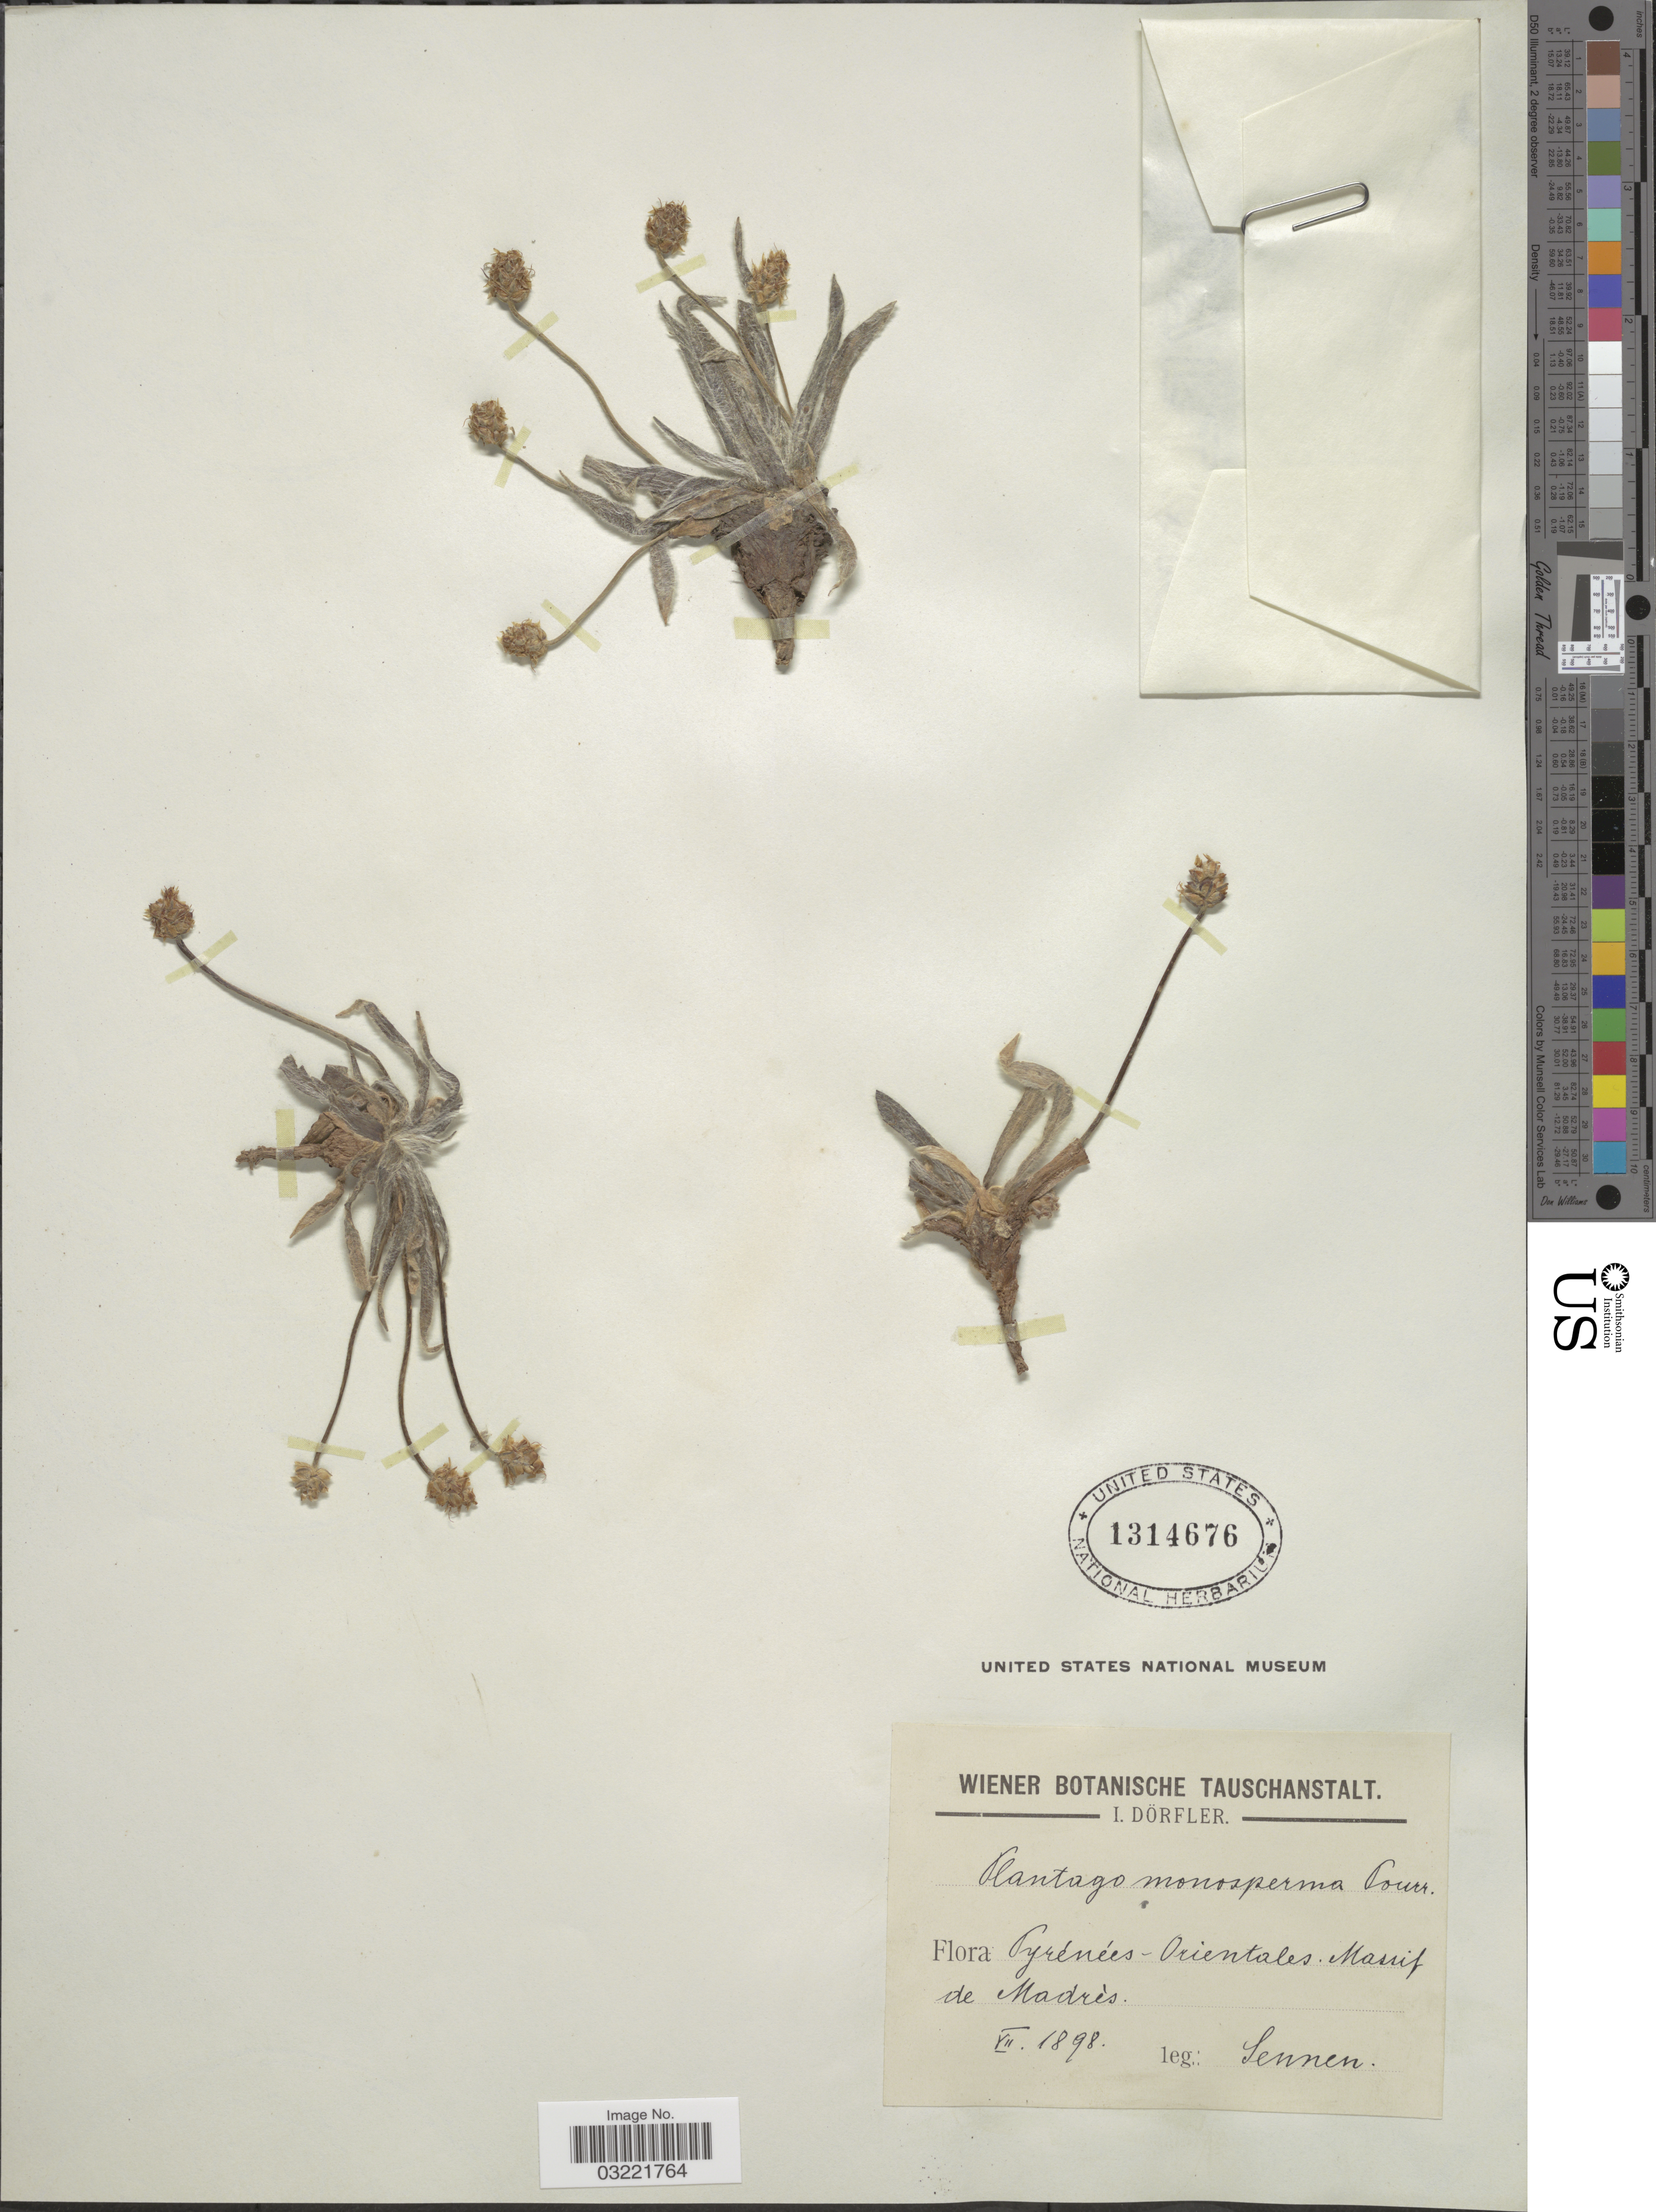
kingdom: Plantae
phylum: Tracheophyta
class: Magnoliopsida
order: Lamiales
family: Plantaginaceae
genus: Plantago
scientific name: Plantago monosperma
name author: Pourr.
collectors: E. Sennen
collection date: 1898-07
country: France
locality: Pyrénées- Orientales. Massif de Madrès.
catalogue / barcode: US 1314676